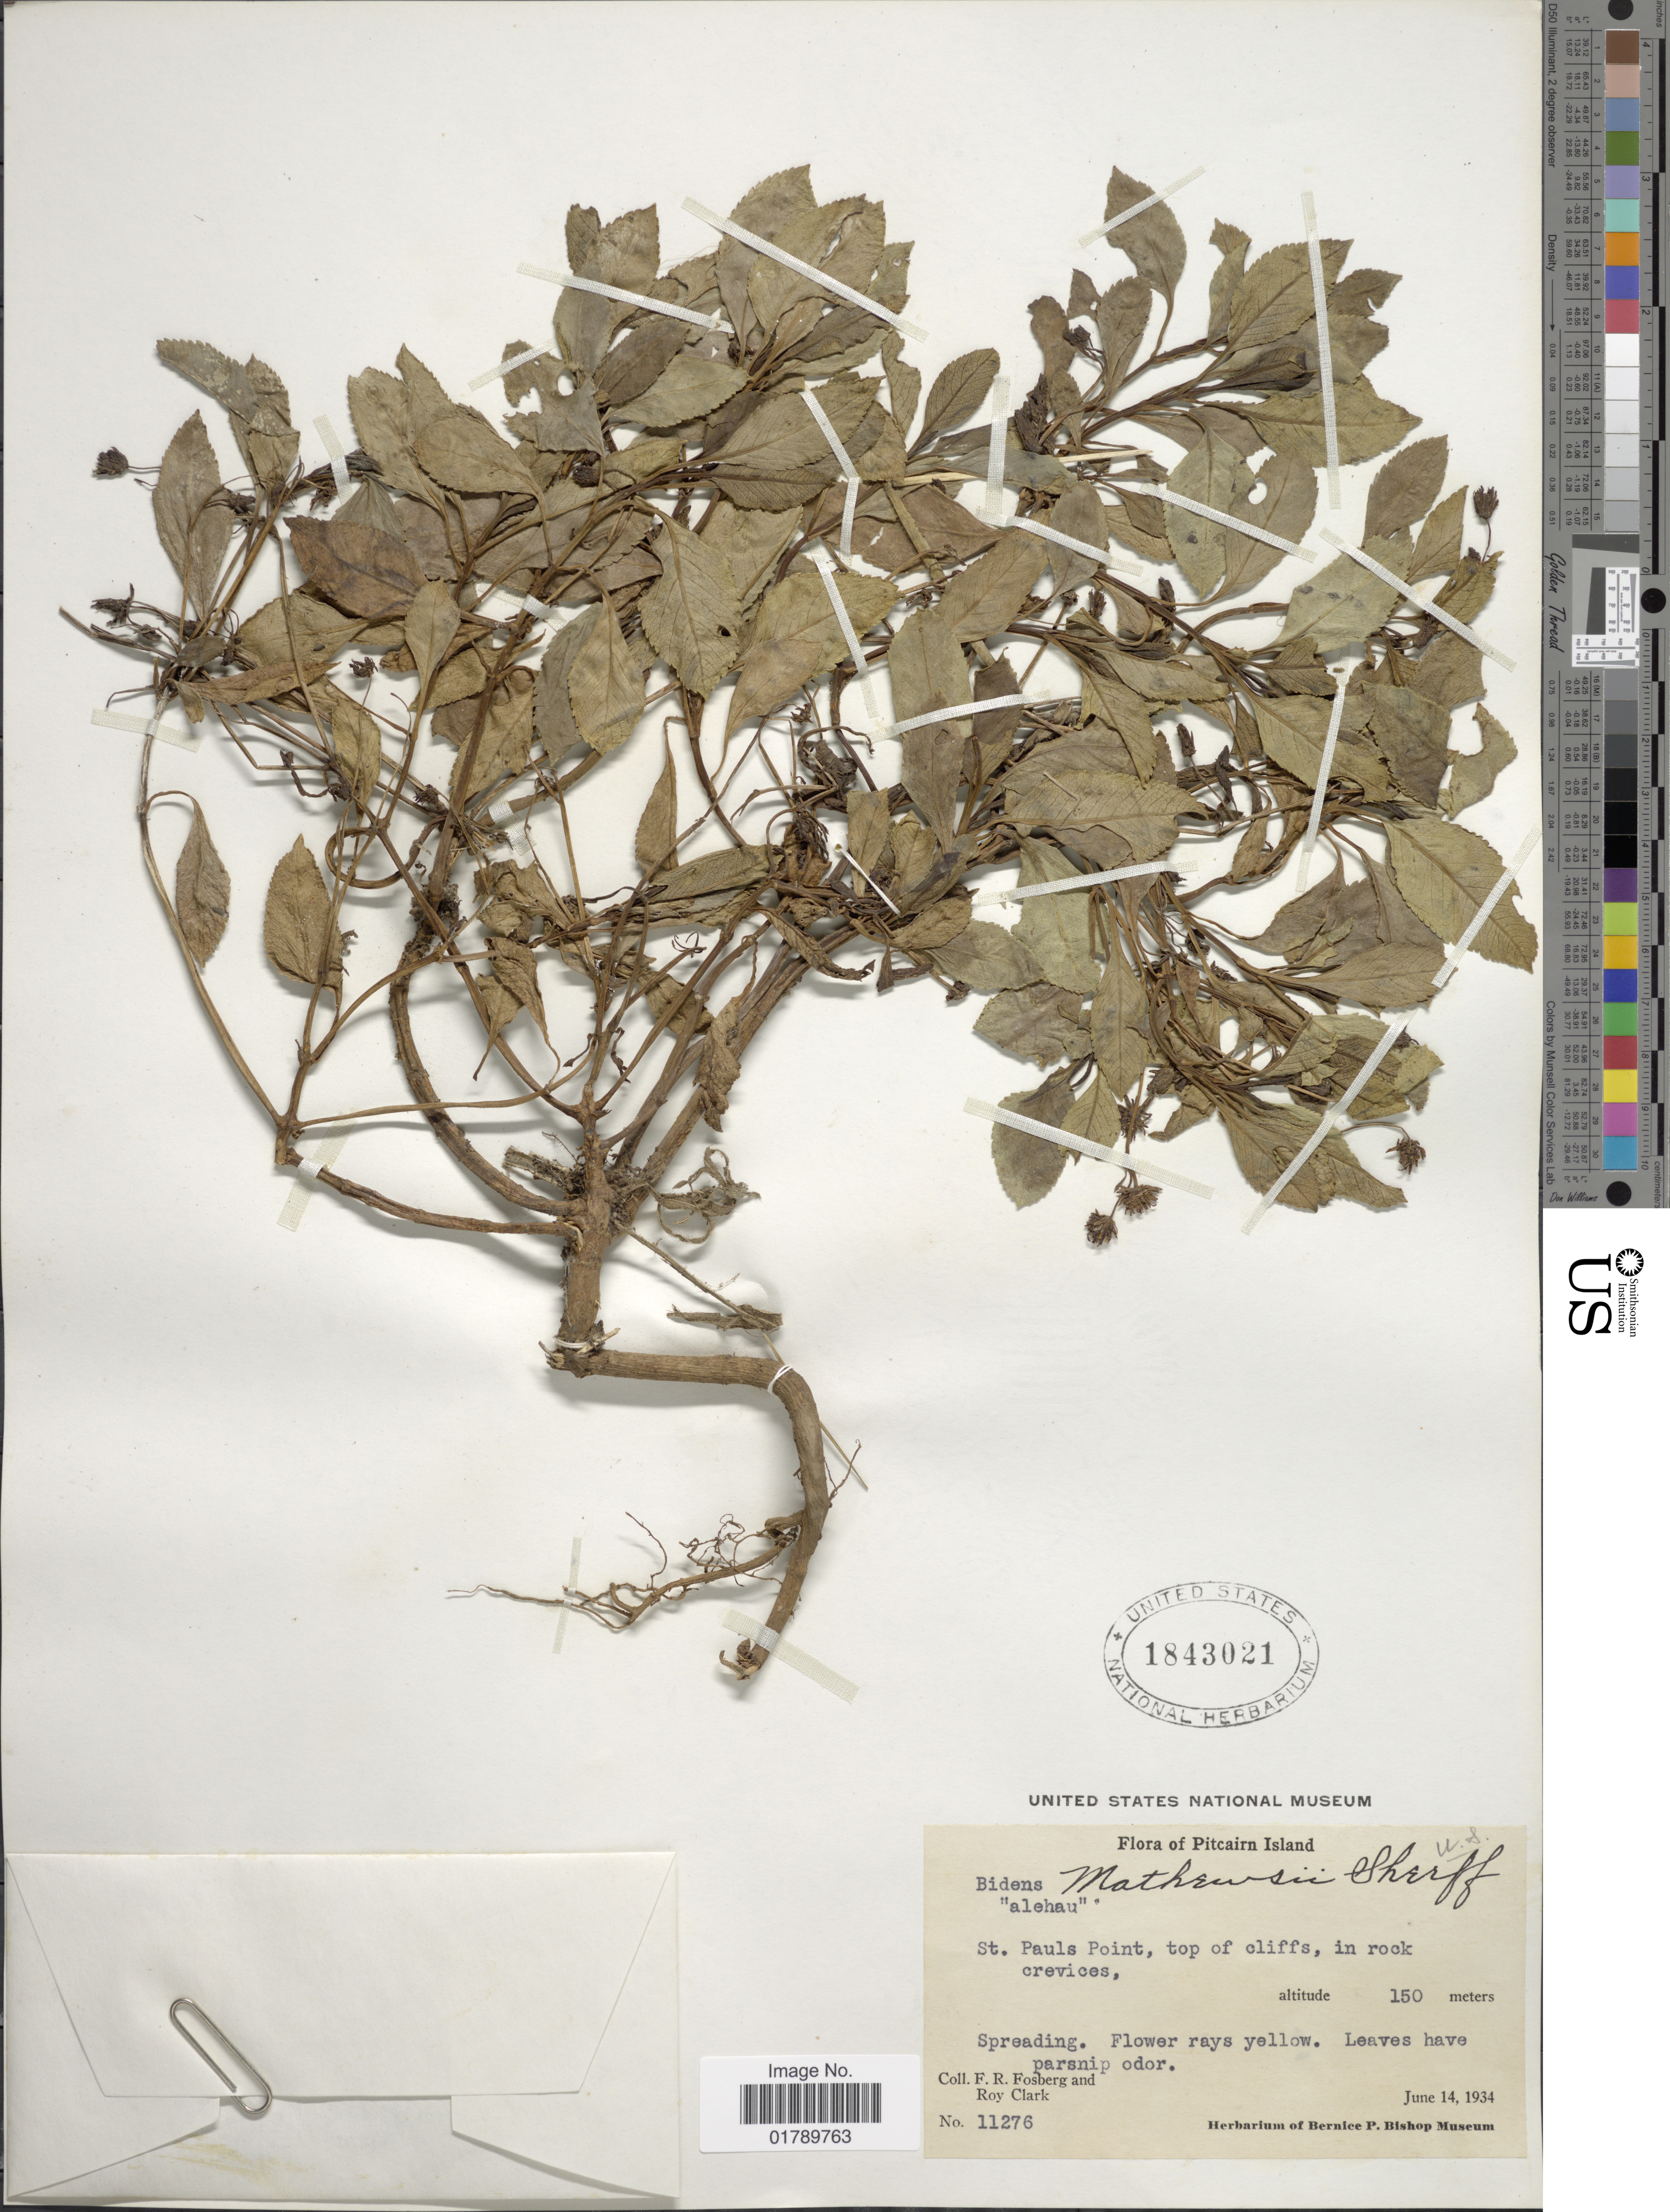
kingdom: Plantae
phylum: Tracheophyta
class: Magnoliopsida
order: Asterales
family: Asteraceae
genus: Bidens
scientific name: Bidens mathewsii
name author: Sherff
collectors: F. R. Fosberg & R. Clark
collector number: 11276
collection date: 1934-06-14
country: Pitcairn Islands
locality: St Pauls Point, top of cliffs, in rock crevices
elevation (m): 150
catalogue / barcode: US 1843021